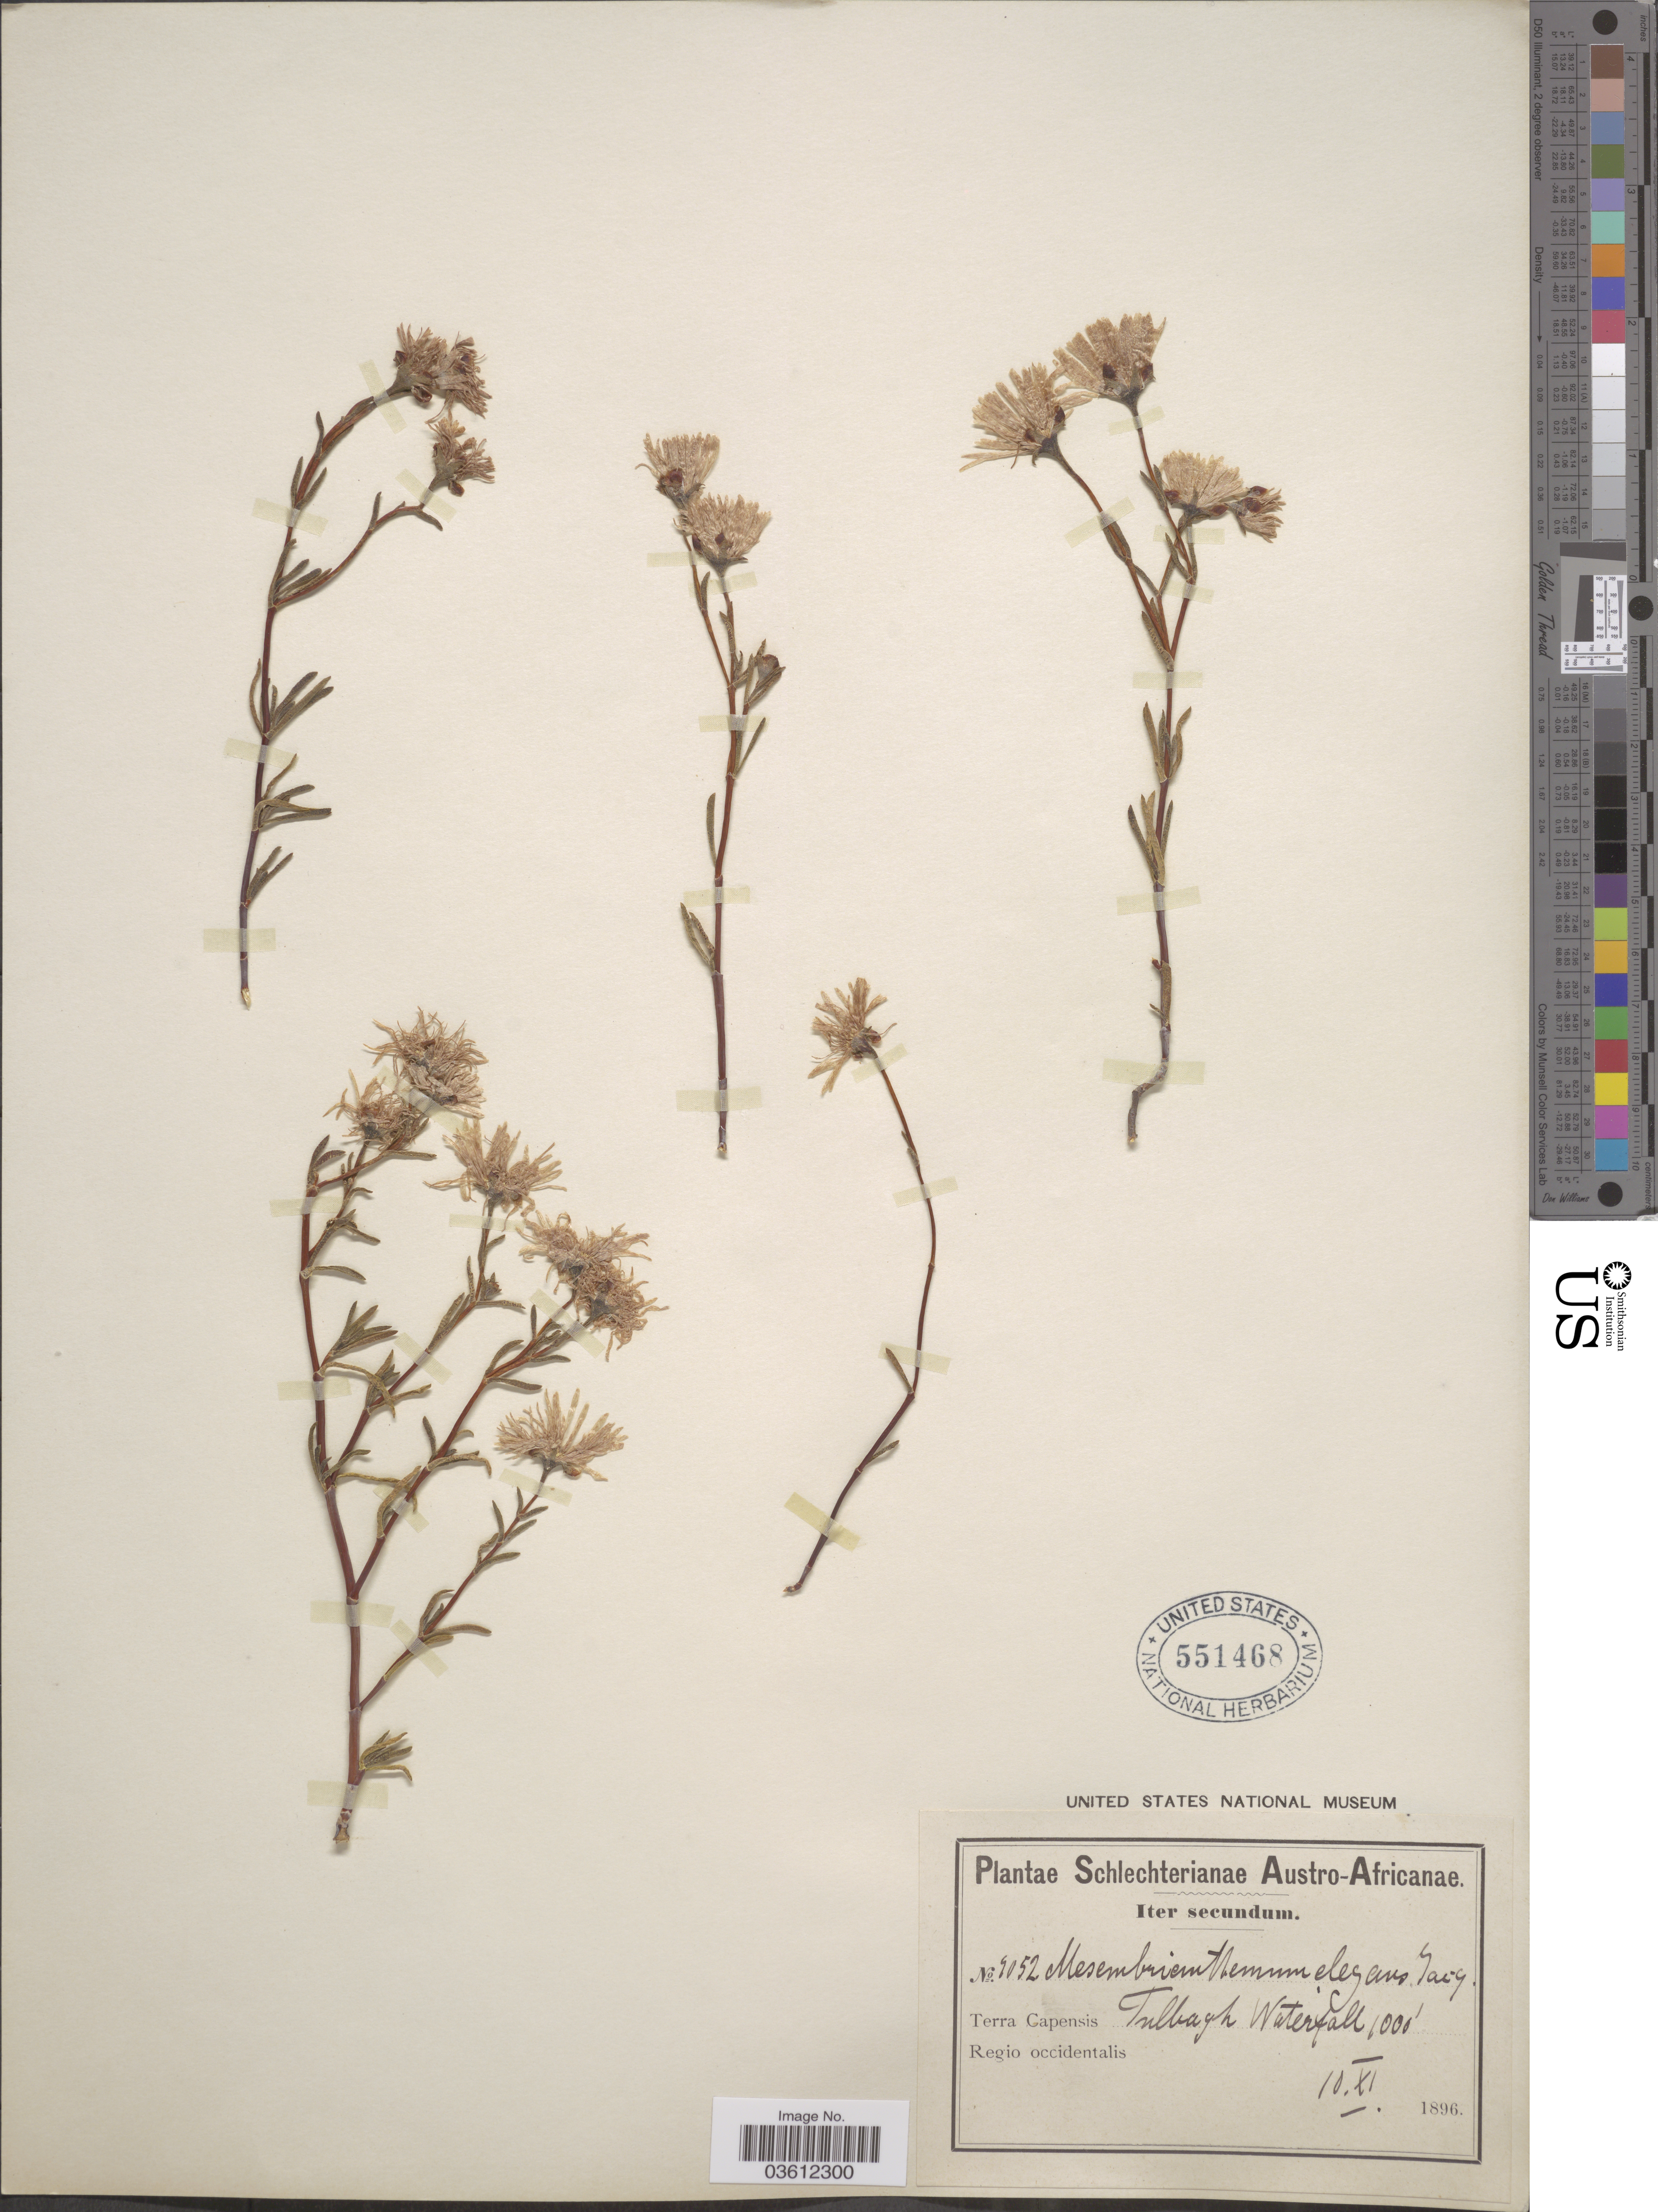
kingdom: Plantae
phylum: Tracheophyta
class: Magnoliopsida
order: Caryophyllales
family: Aizoaceae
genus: Mesembryanthemum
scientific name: Mesembryanthemum elegans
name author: Jacq.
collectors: Schlechter, --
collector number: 4052*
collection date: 1896-11-10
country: South Africa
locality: Austro-Africanae. Terra Capensis. Regio occidentalis. Tulbagh Waterfall.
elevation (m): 305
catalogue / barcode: US 551468